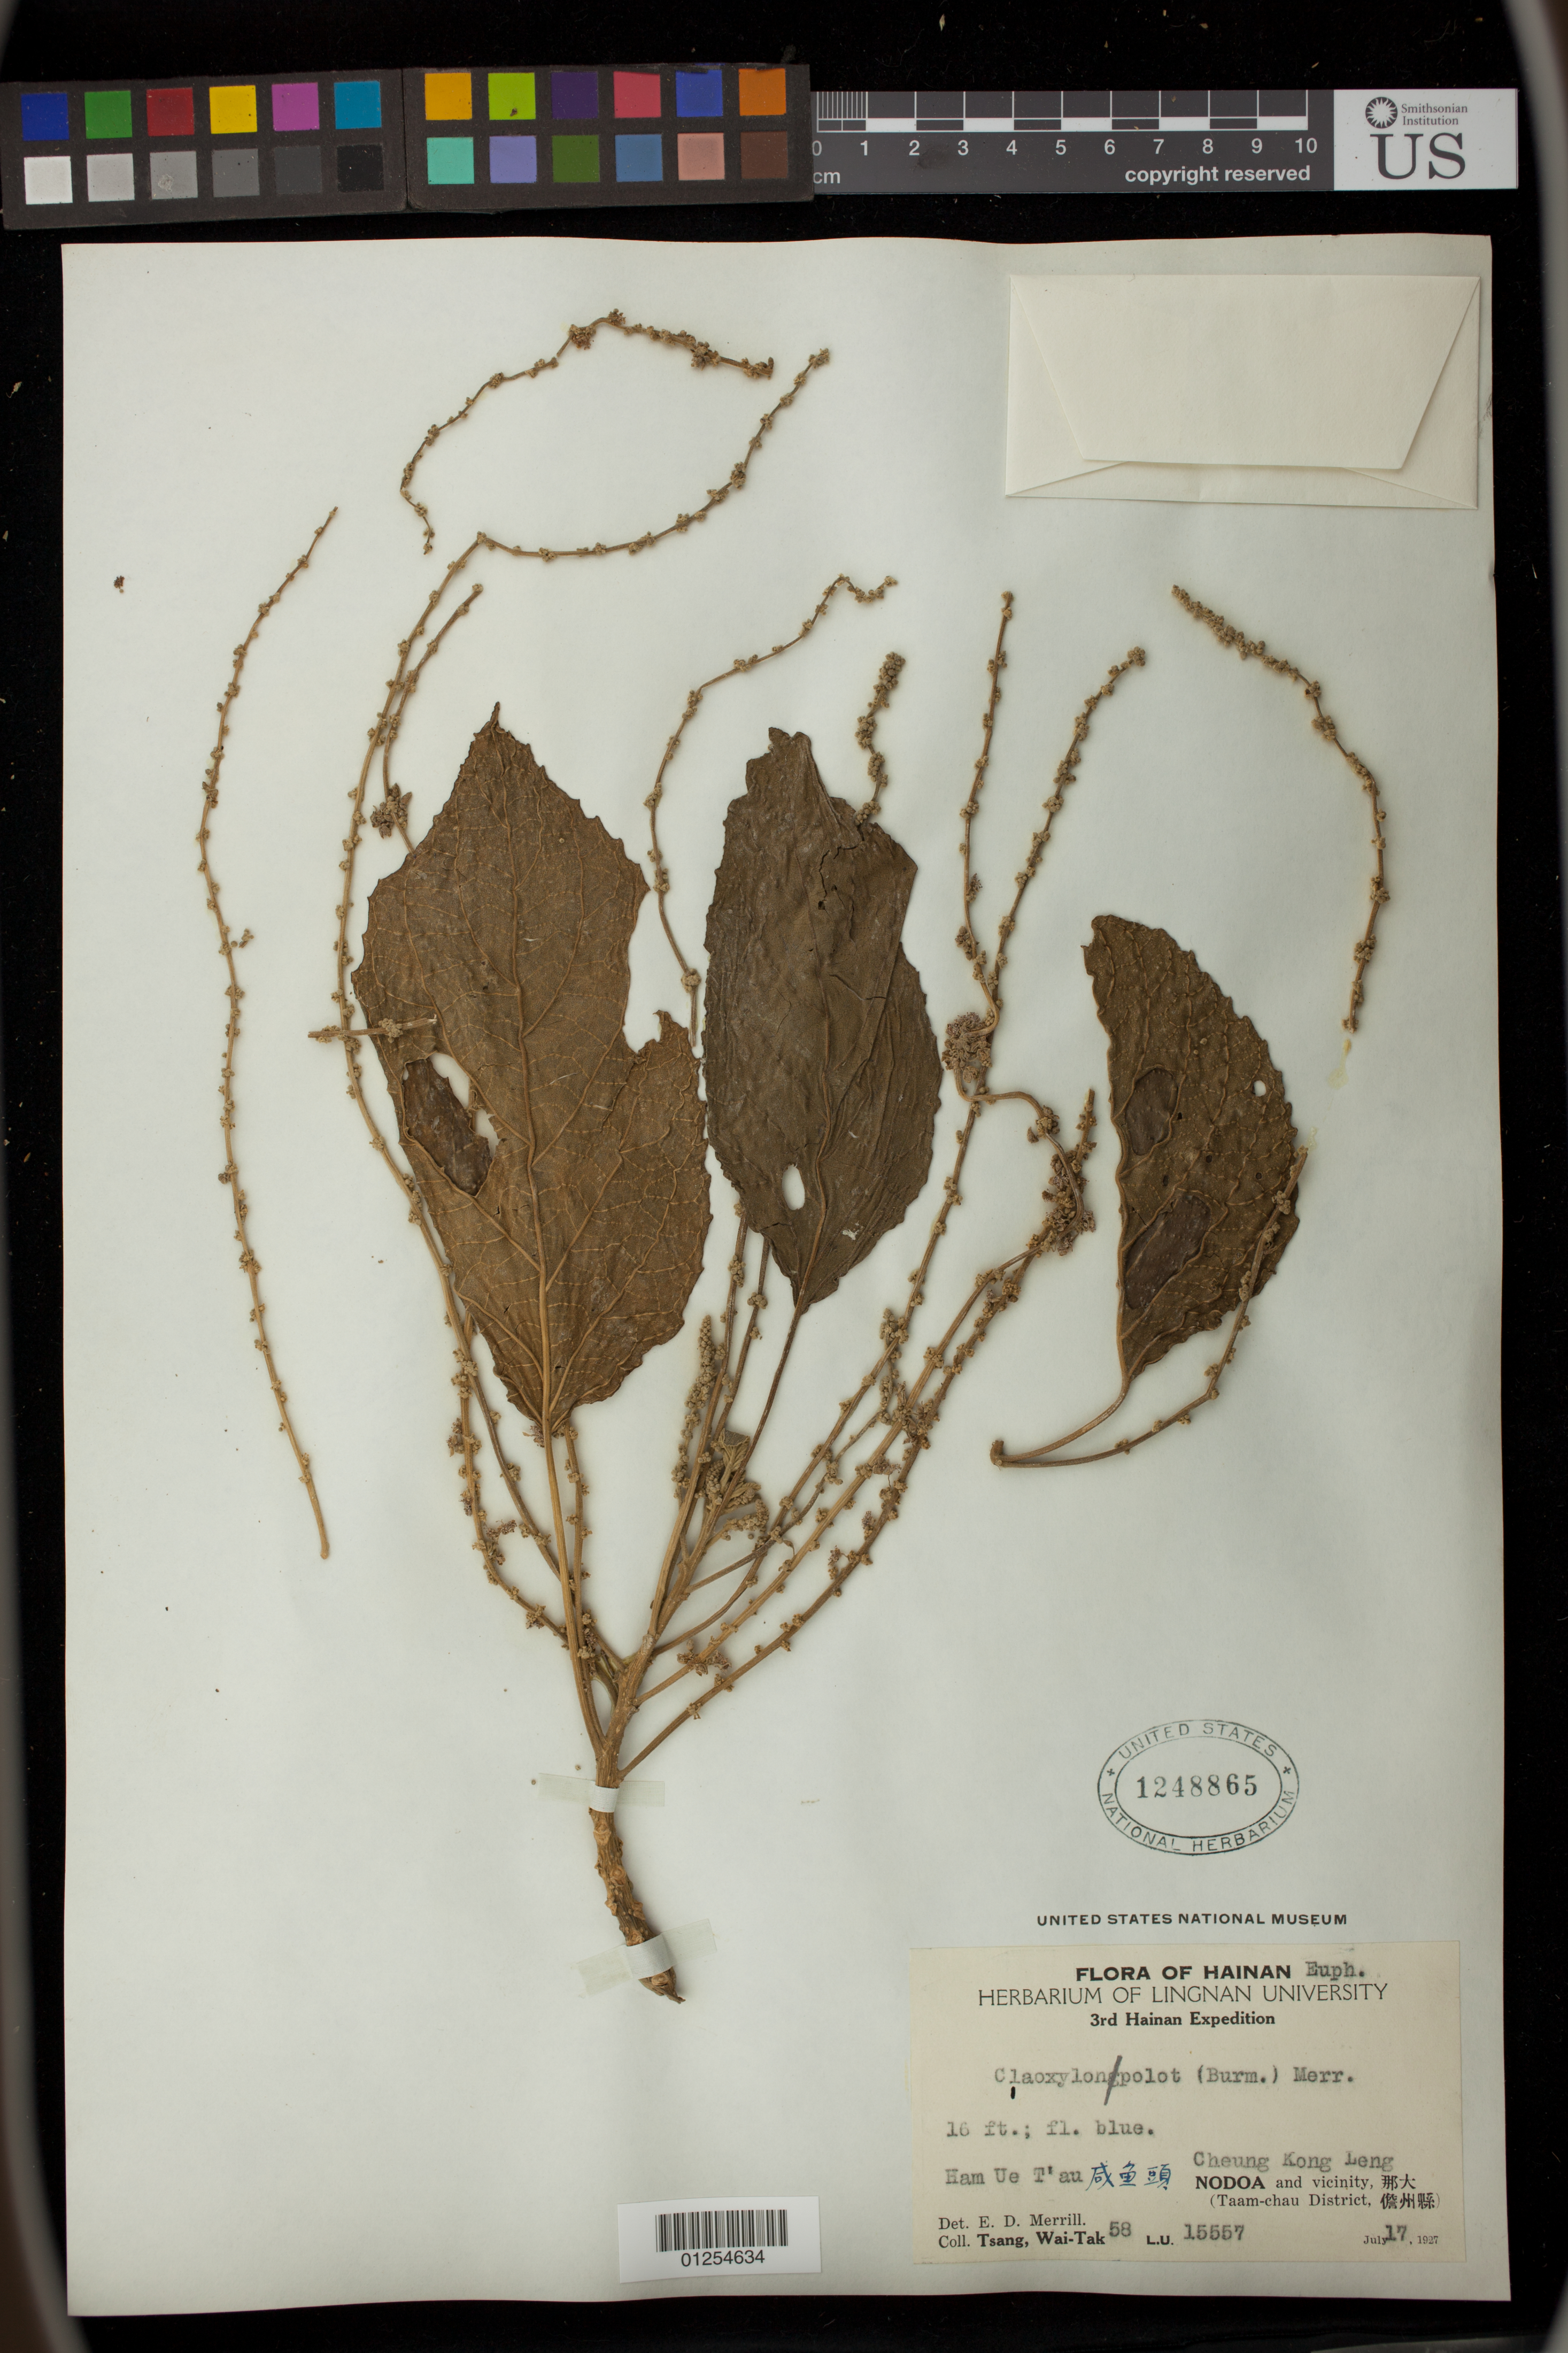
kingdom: Plantae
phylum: Tracheophyta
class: Magnoliopsida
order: Malpighiales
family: Euphorbiaceae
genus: Claoxylon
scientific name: Claoxylon polot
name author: (Burm. f.) Merr.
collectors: W. T. Tsang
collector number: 58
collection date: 1927-07-17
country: China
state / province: Hainan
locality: Tung Mun Tsang Shan, Nodoa (Taam-chau District)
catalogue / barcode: US 1248865